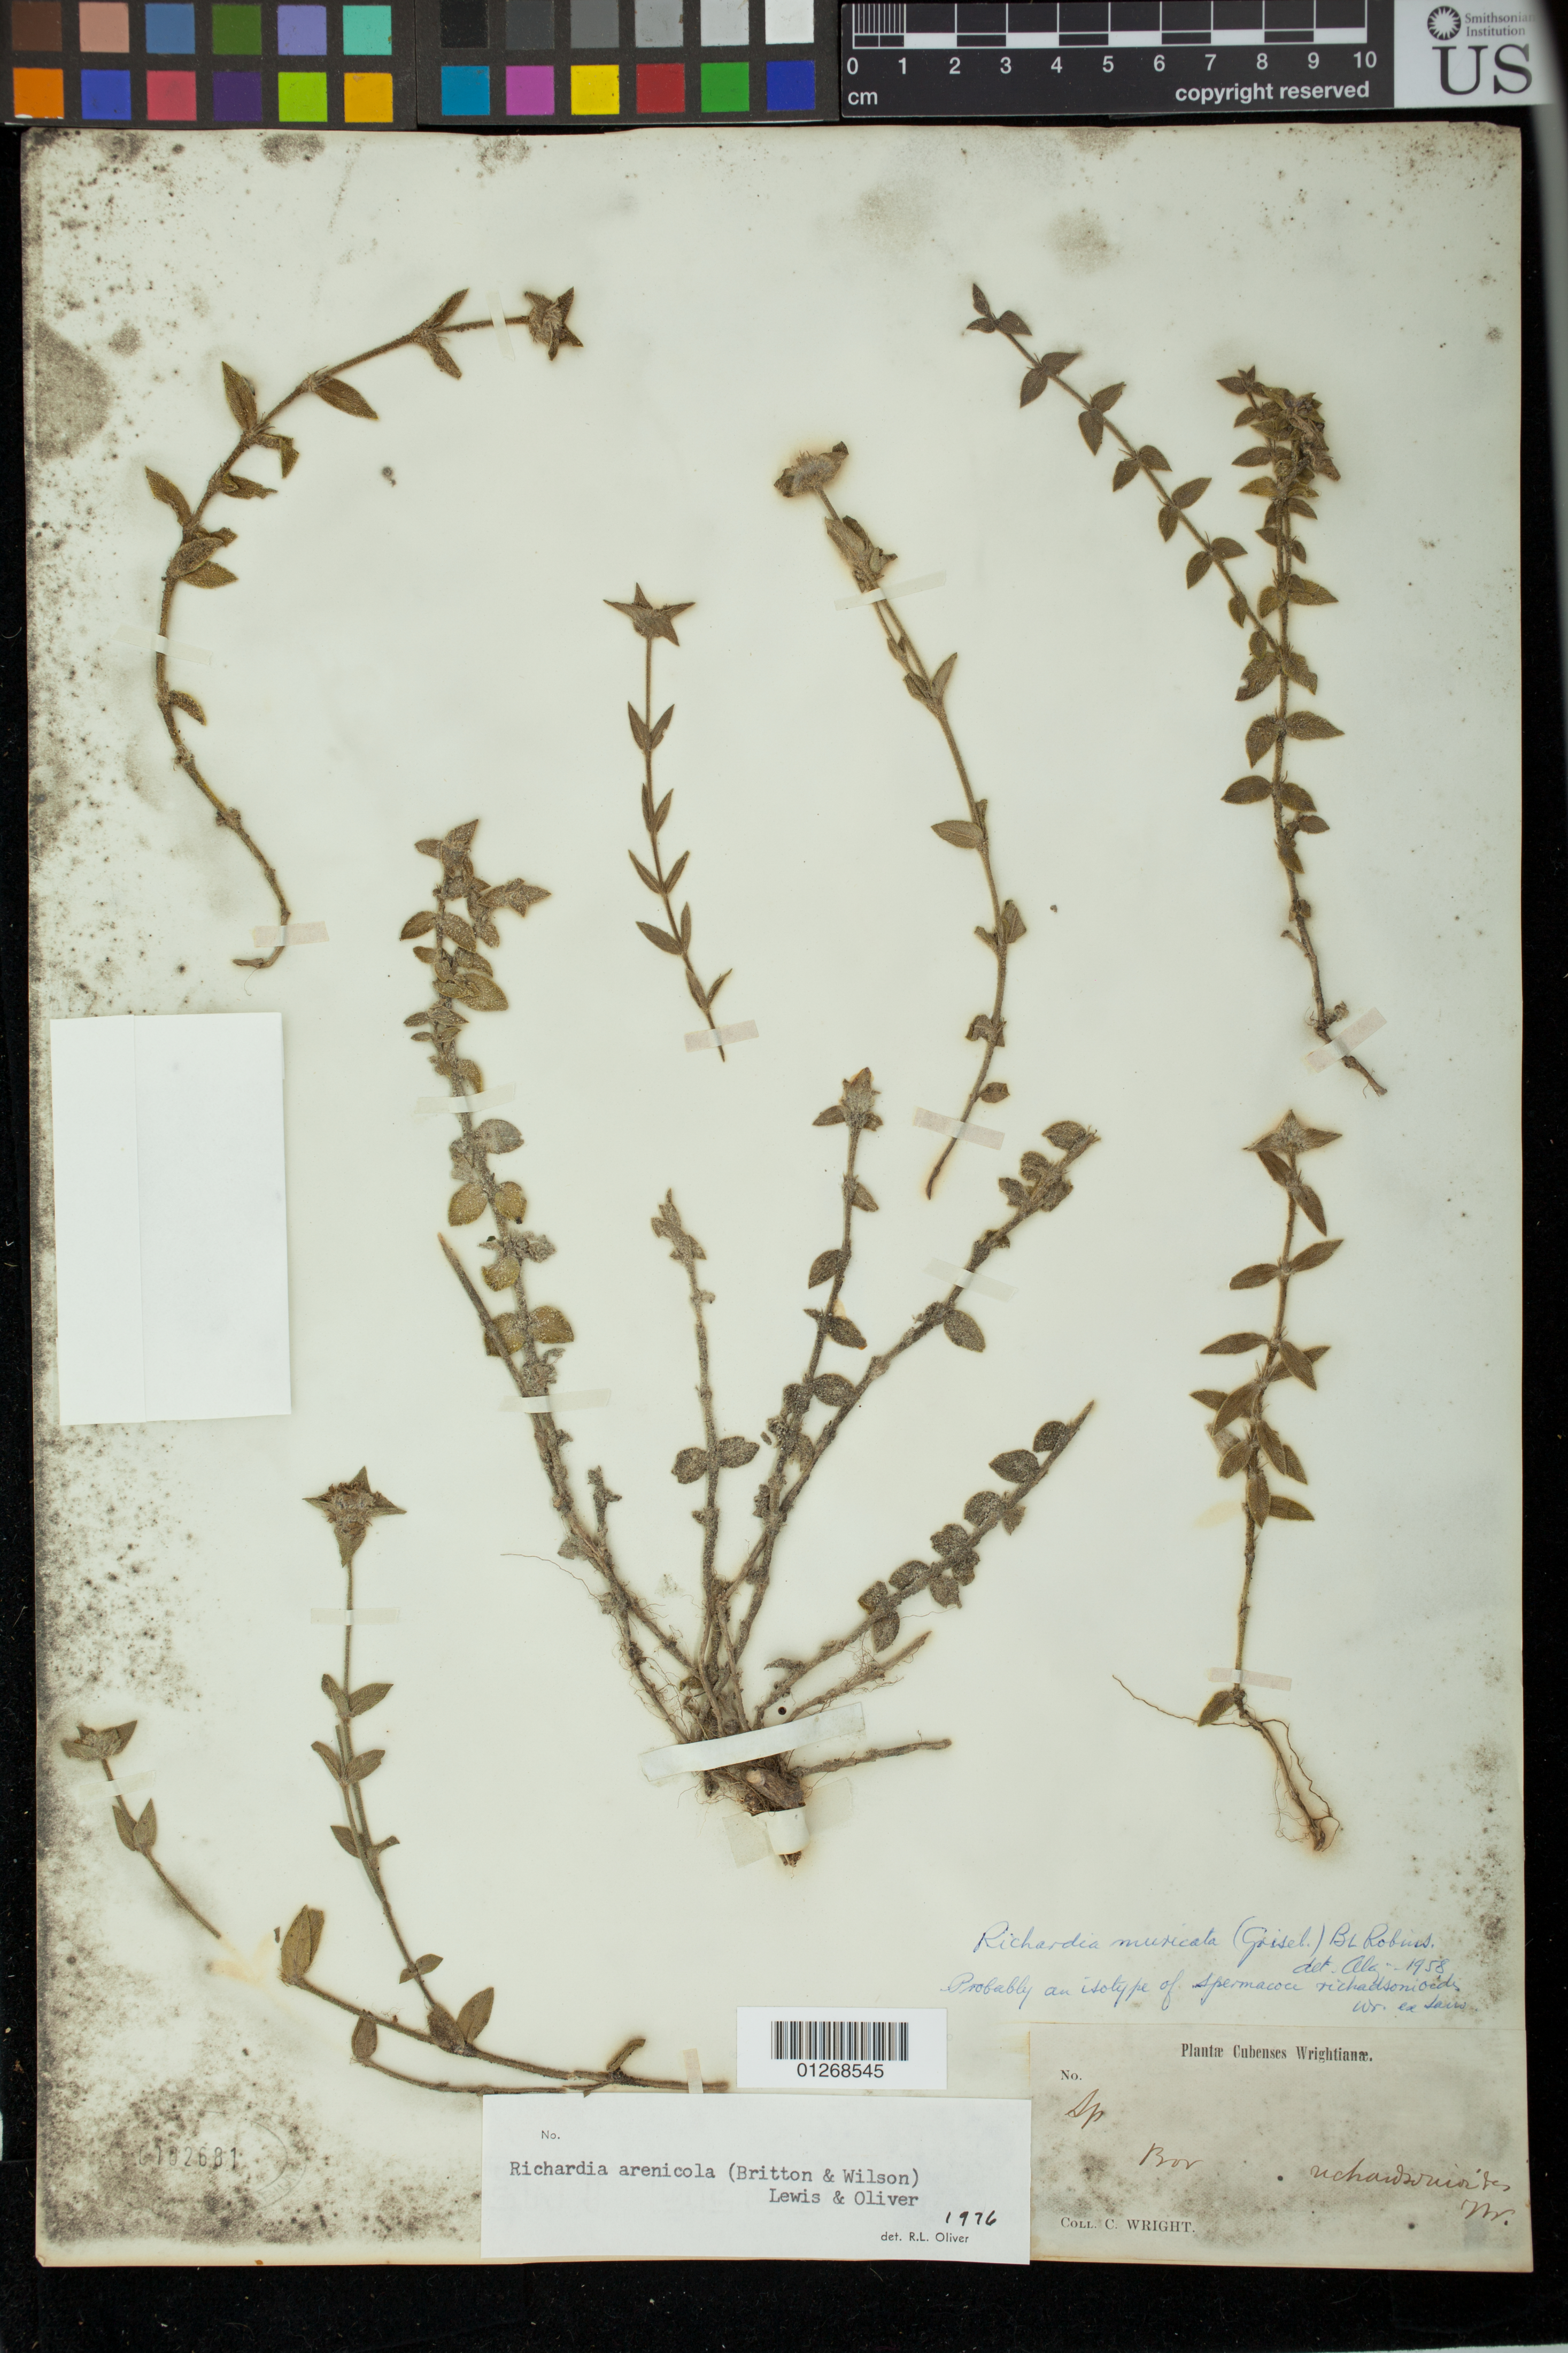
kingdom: Plantae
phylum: Tracheophyta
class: Magnoliopsida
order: Gentianales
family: Rubiaceae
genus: Richardsonia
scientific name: Richardsonia muricata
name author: Griseb.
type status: Possible Type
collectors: C. Wright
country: Cuba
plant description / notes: As annotated, "Probably an isotype of Spermacoce richardsonioides Wr. ex Sauv." [i.e., Wright 2776]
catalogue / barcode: US 102681